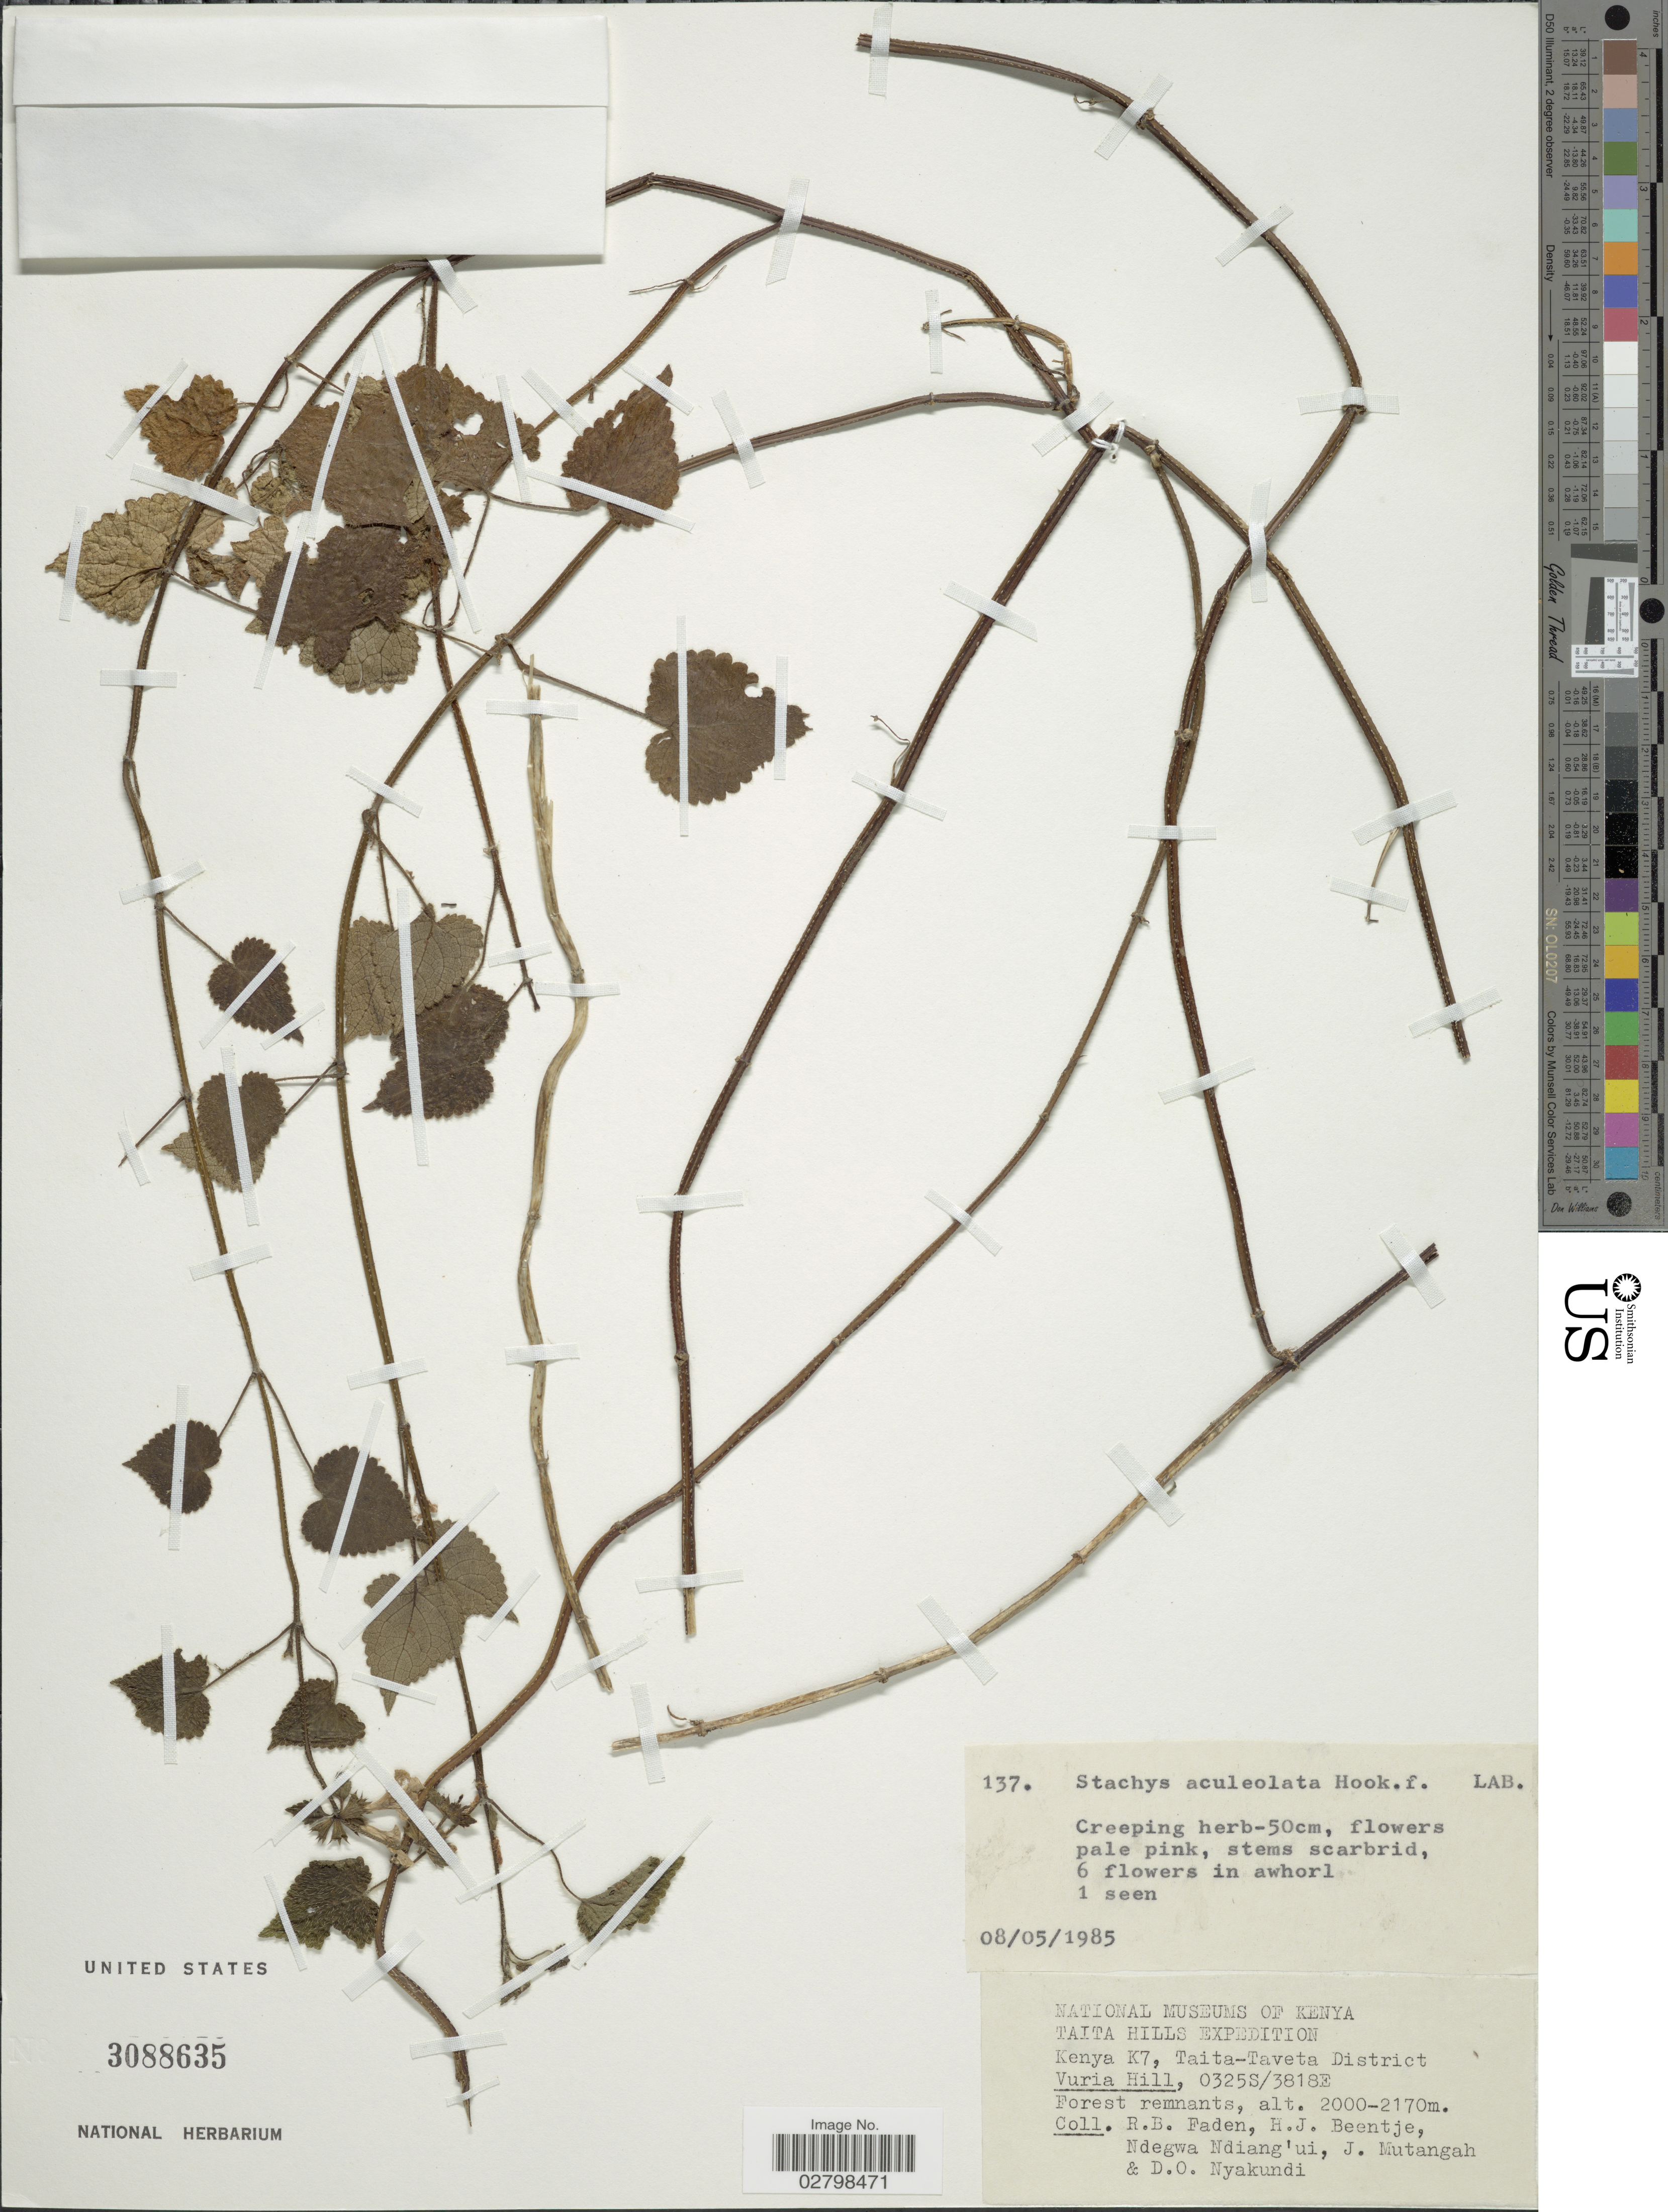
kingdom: Plantae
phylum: Tracheophyta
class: Magnoliopsida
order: Lamiales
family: Lamiaceae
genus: Stachys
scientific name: Stachys aculeolata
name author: Hook. f.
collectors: R. B. Faden, H. J. Beentje, Ndegwa Ndiang'ui, J. Mutangah & D. Nyakundi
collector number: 137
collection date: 1985-05-08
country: Kenya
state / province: Taita Taveta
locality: Taita Hills. K7, Taita-Taveta District. Vuria Hill.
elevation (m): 2000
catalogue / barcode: US 3088635